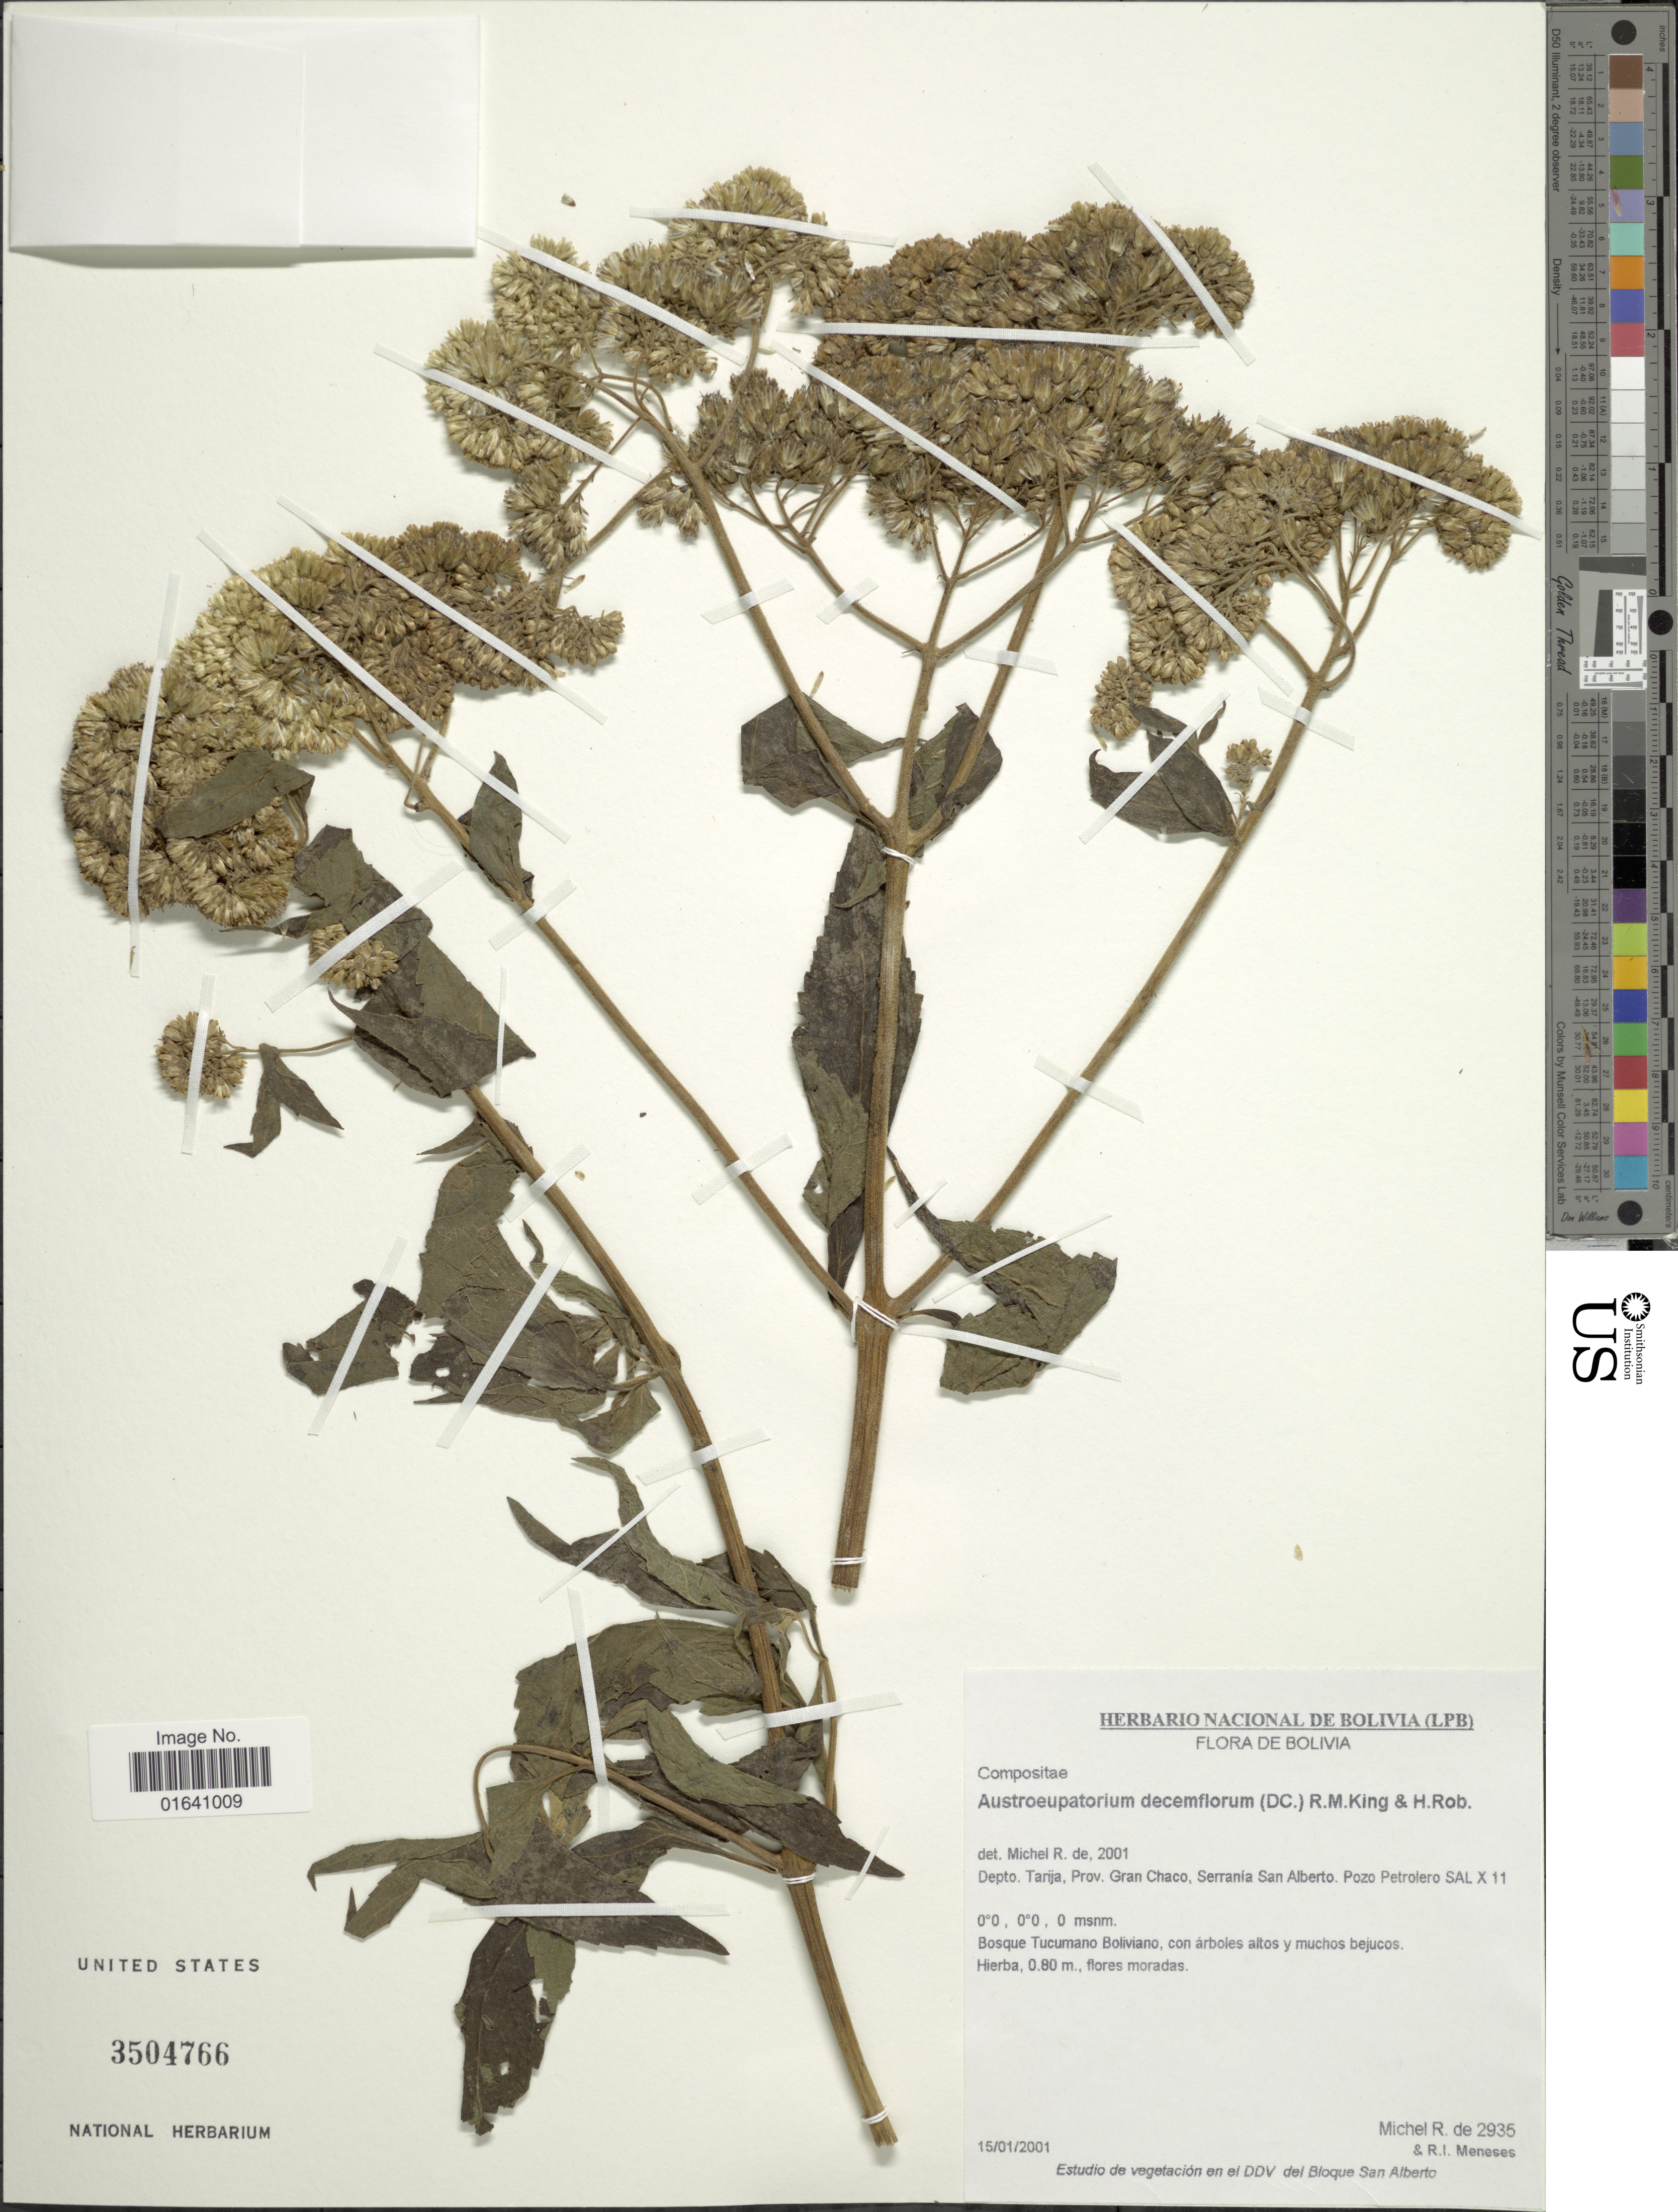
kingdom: Plantae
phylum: Tracheophyta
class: Magnoliopsida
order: Asterales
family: Asteraceae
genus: Austroeupatorium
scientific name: Austroeupatorium decemflorum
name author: (DC.) R.M. King & H. Rob.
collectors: R. d. Michel & R. I. Meneses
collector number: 2935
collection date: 2001-01-15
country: Bolivia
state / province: Tarija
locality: Depto. tarija prov. Granc Chaco, Serrania San Alberto. Pozo Petrolero SAL [Foreign script] 11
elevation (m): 0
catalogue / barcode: US 3504766